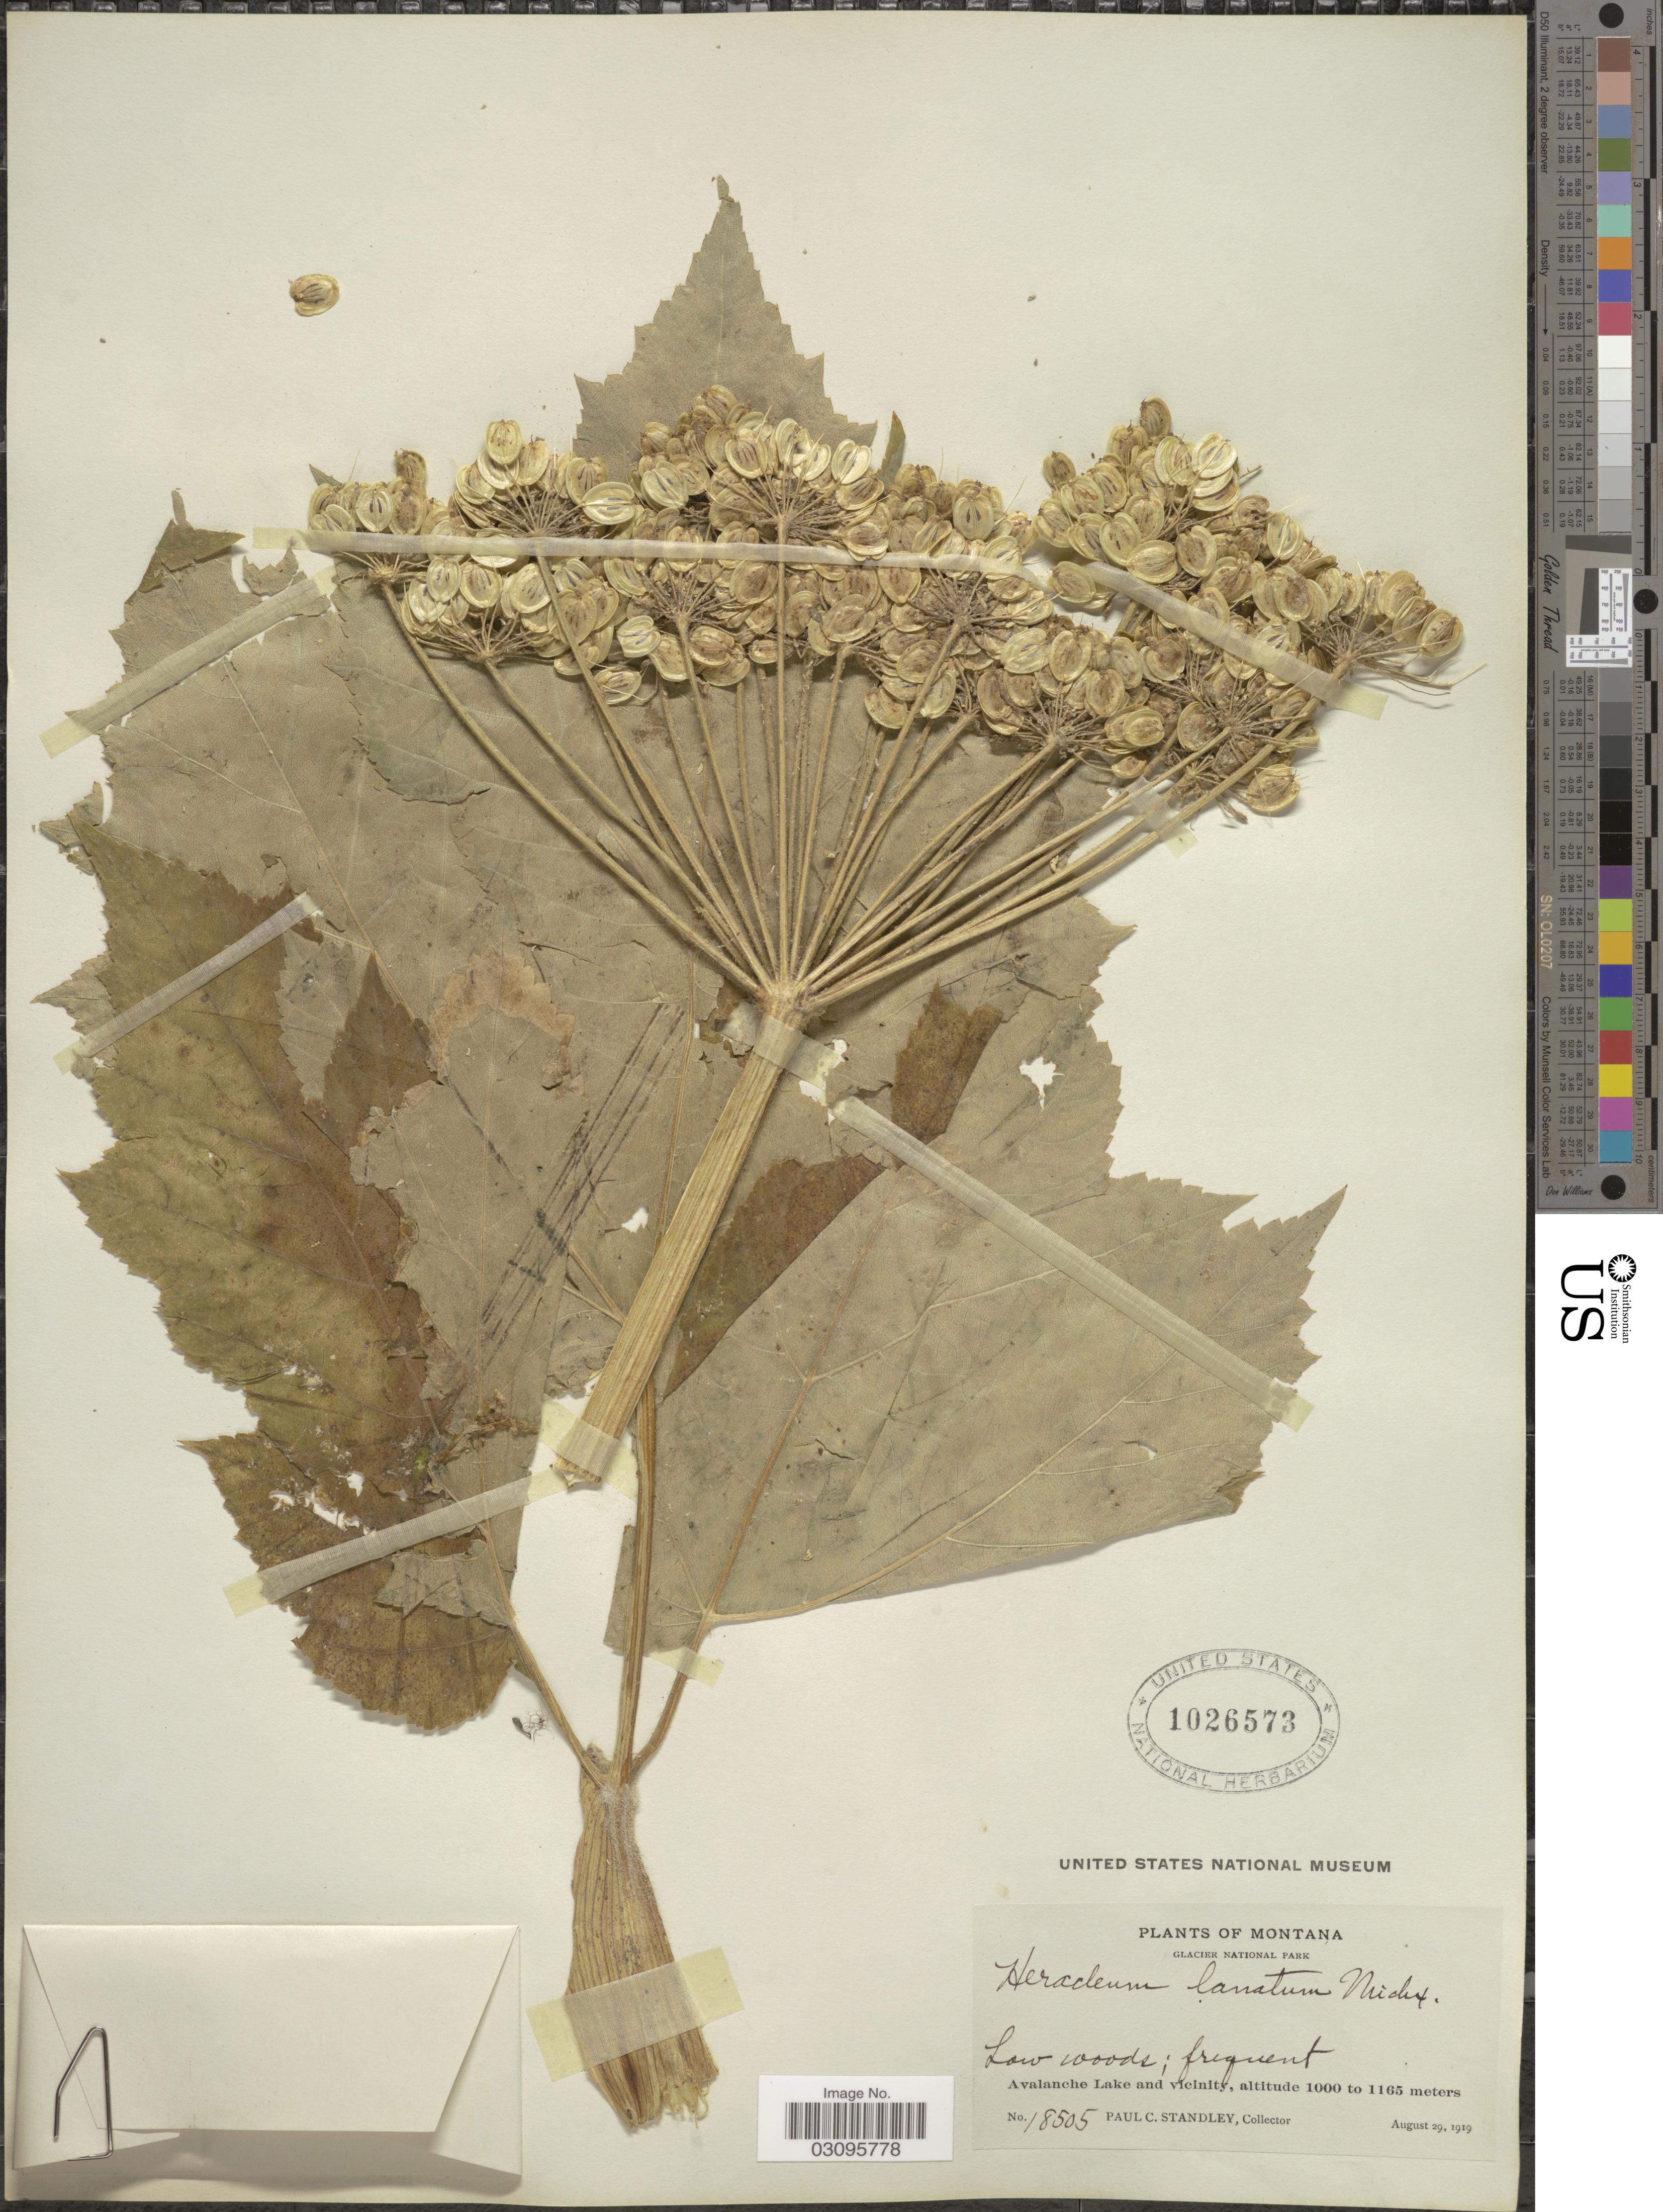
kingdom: Plantae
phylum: Tracheophyta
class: Magnoliopsida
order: Apiales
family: Apiaceae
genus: Heracleum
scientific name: Heracleum lanatum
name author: Michx.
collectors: P. C. Standley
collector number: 18505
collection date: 1919-08-29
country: United States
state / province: Montana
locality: Glacier National Park. Avalanche Lake and vicinity.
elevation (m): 1000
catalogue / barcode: US 1026573